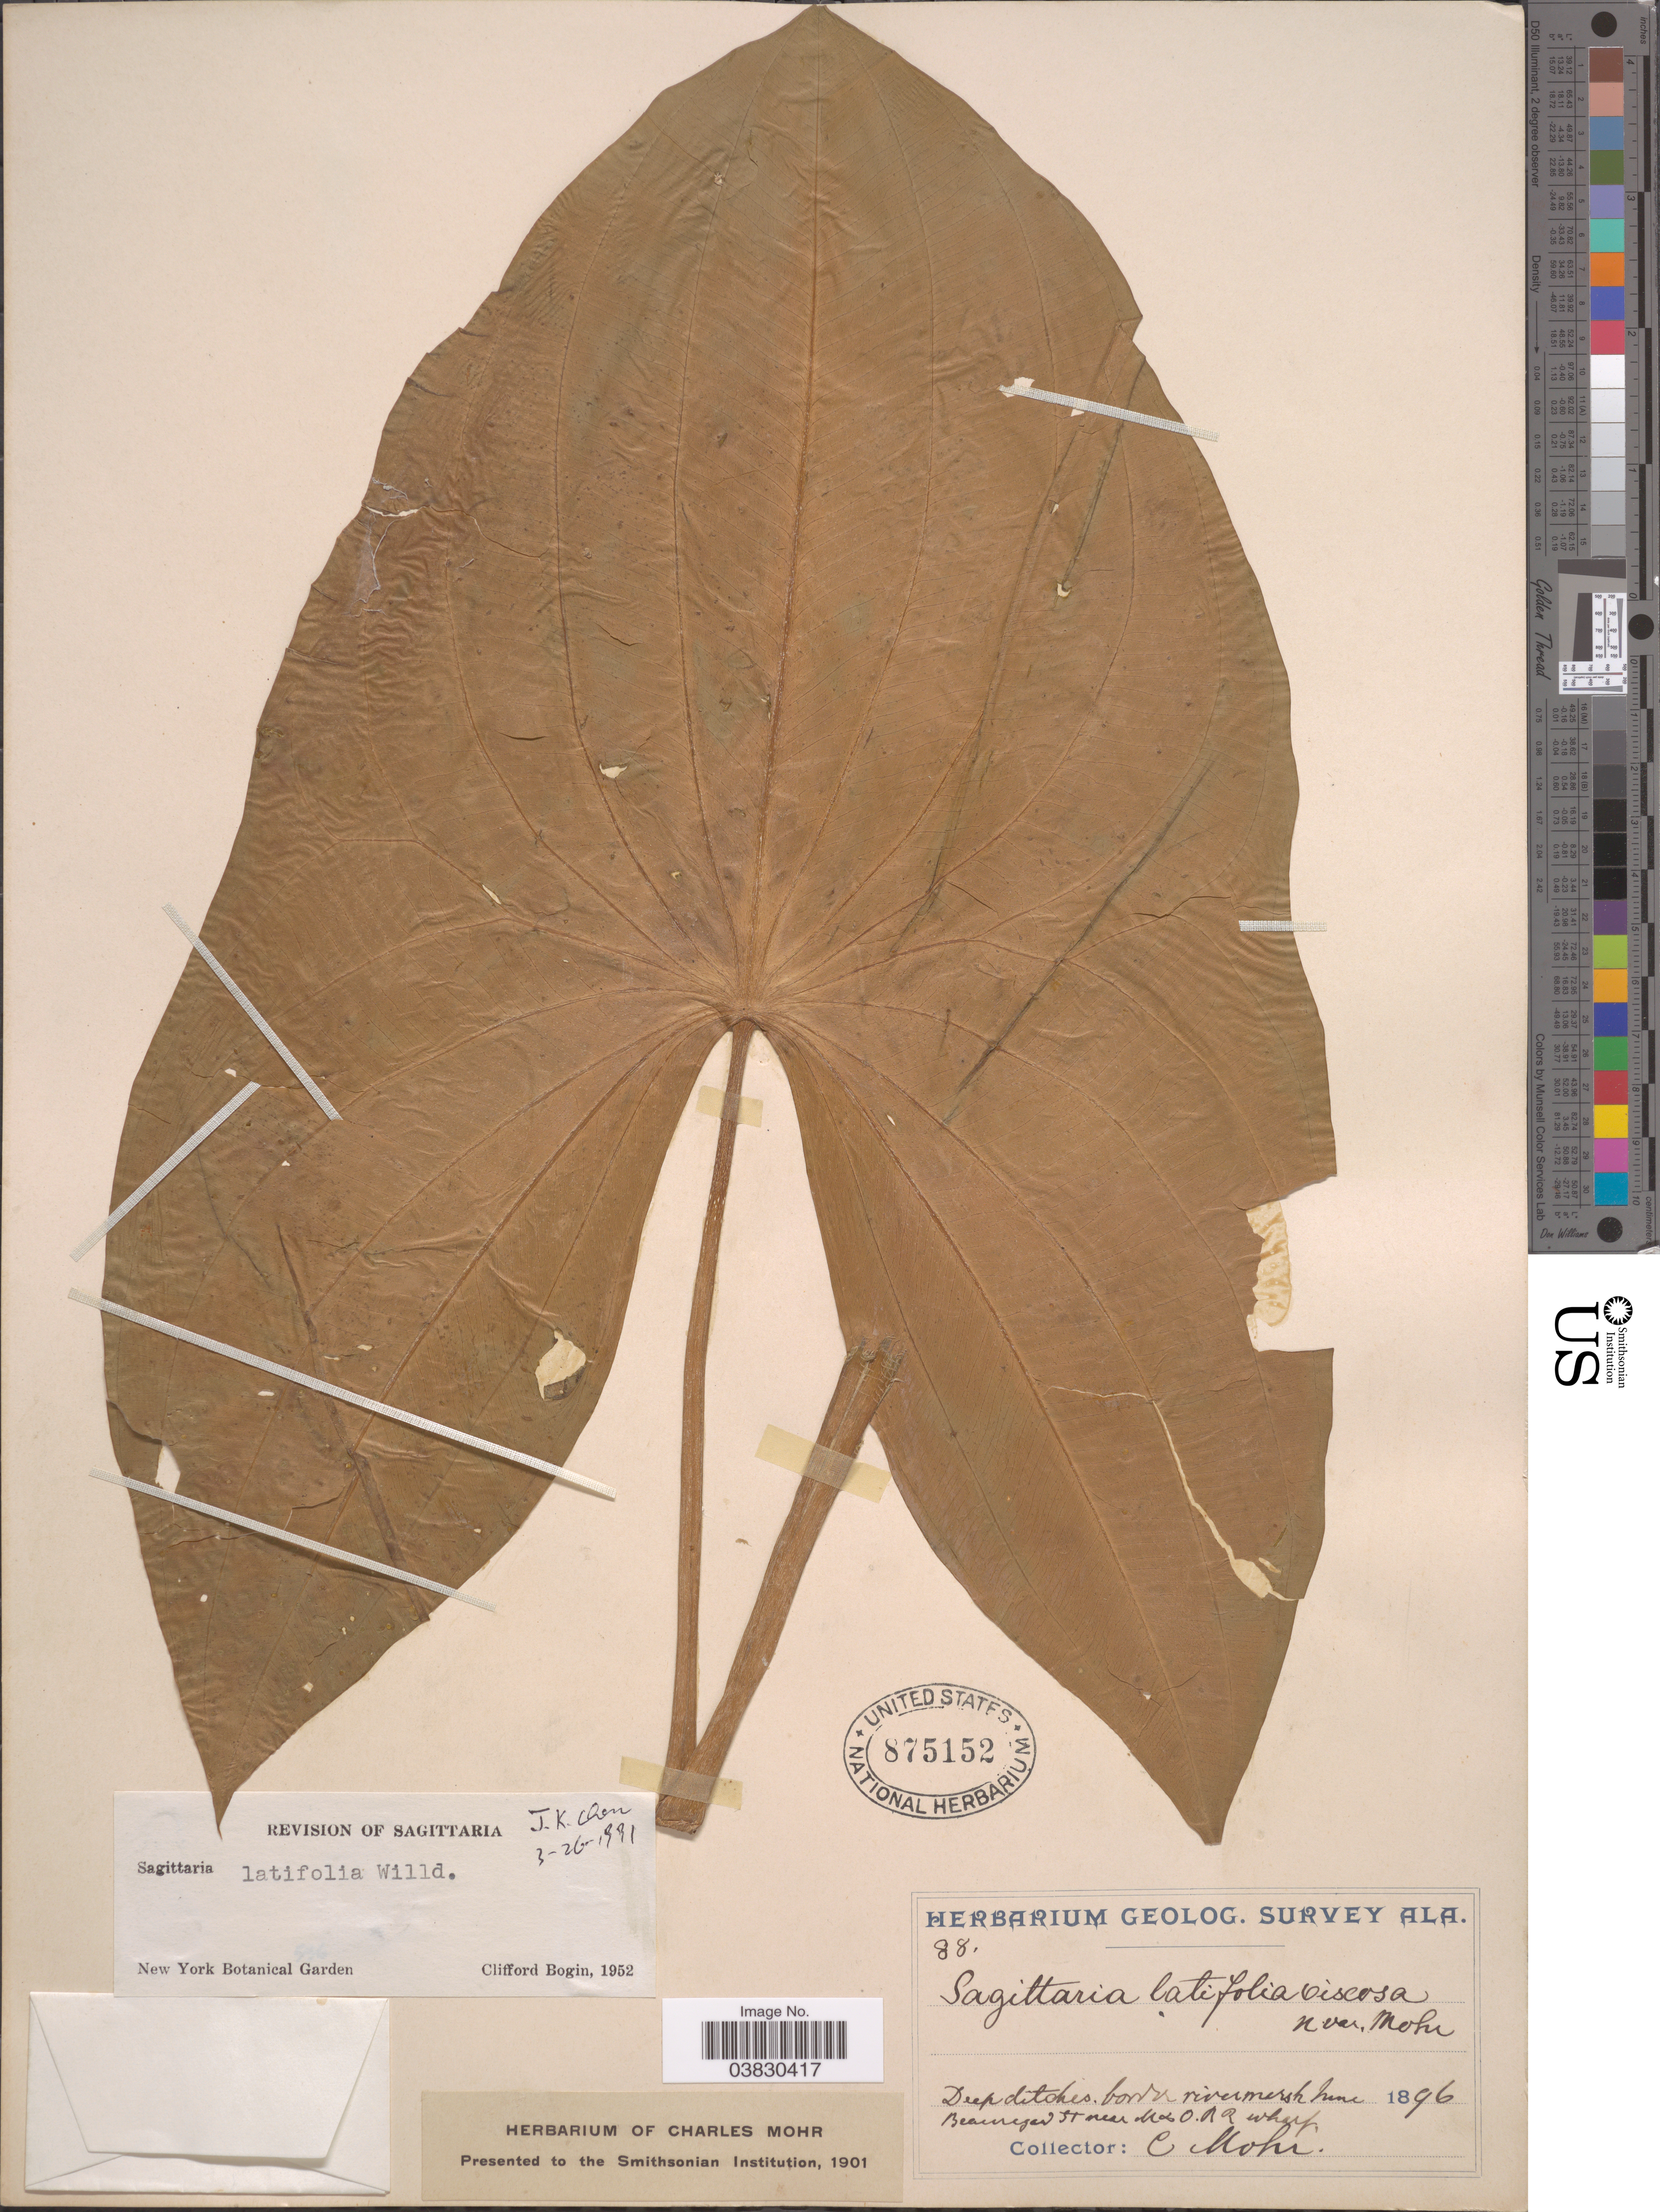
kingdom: Plantae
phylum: Tracheophyta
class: Liliopsida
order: Alismatales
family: Alismataceae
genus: Sagittaria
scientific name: Sagittaria latifolia var. pubescens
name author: (Muhl.) J.G. Sm.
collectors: C. T. Mohr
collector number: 88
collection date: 1896-06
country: United States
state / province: Alabama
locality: Beauregard St. near M & O.R.R. wharf.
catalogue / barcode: US 875152